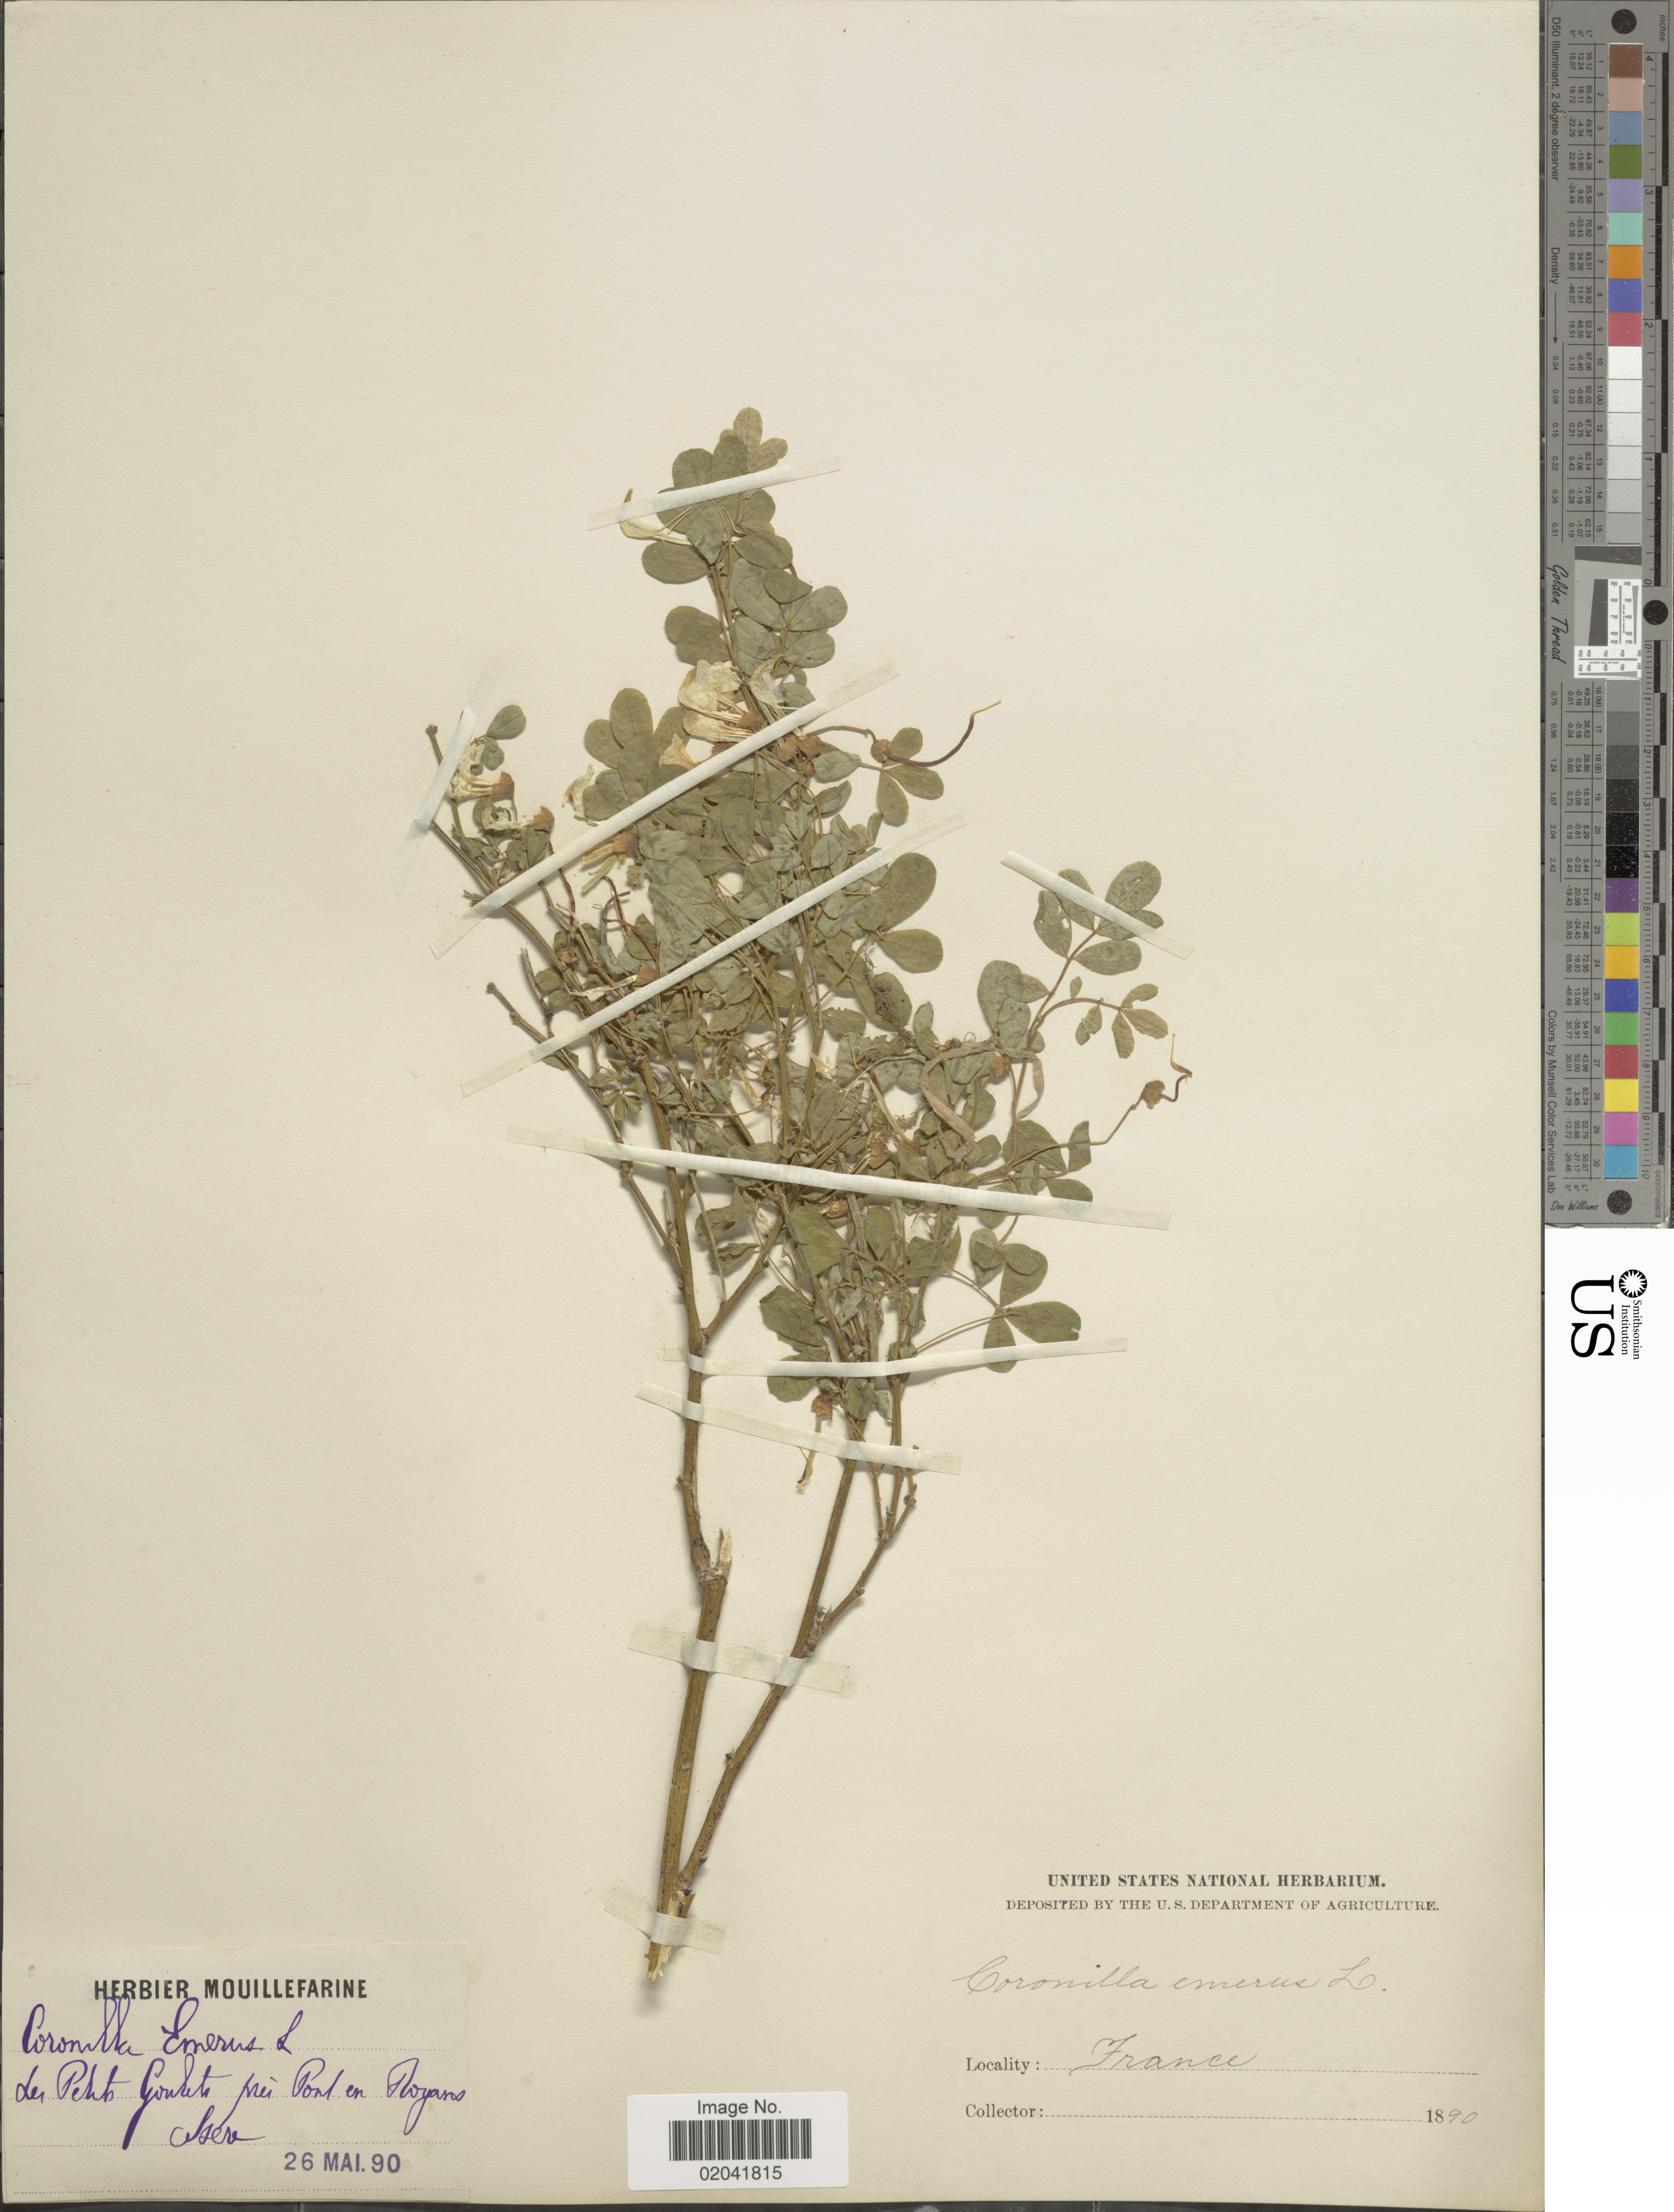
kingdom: Plantae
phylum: Tracheophyta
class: Magnoliopsida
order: Fabales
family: Fabaceae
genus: Coronilla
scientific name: Coronilla emerus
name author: L.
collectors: ex herb. Mouillefarine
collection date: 1890-05-26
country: France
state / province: Auvergne-Rhône-Alpes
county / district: Isère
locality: Les Petits Goulets près Pont en Royans, Isère.